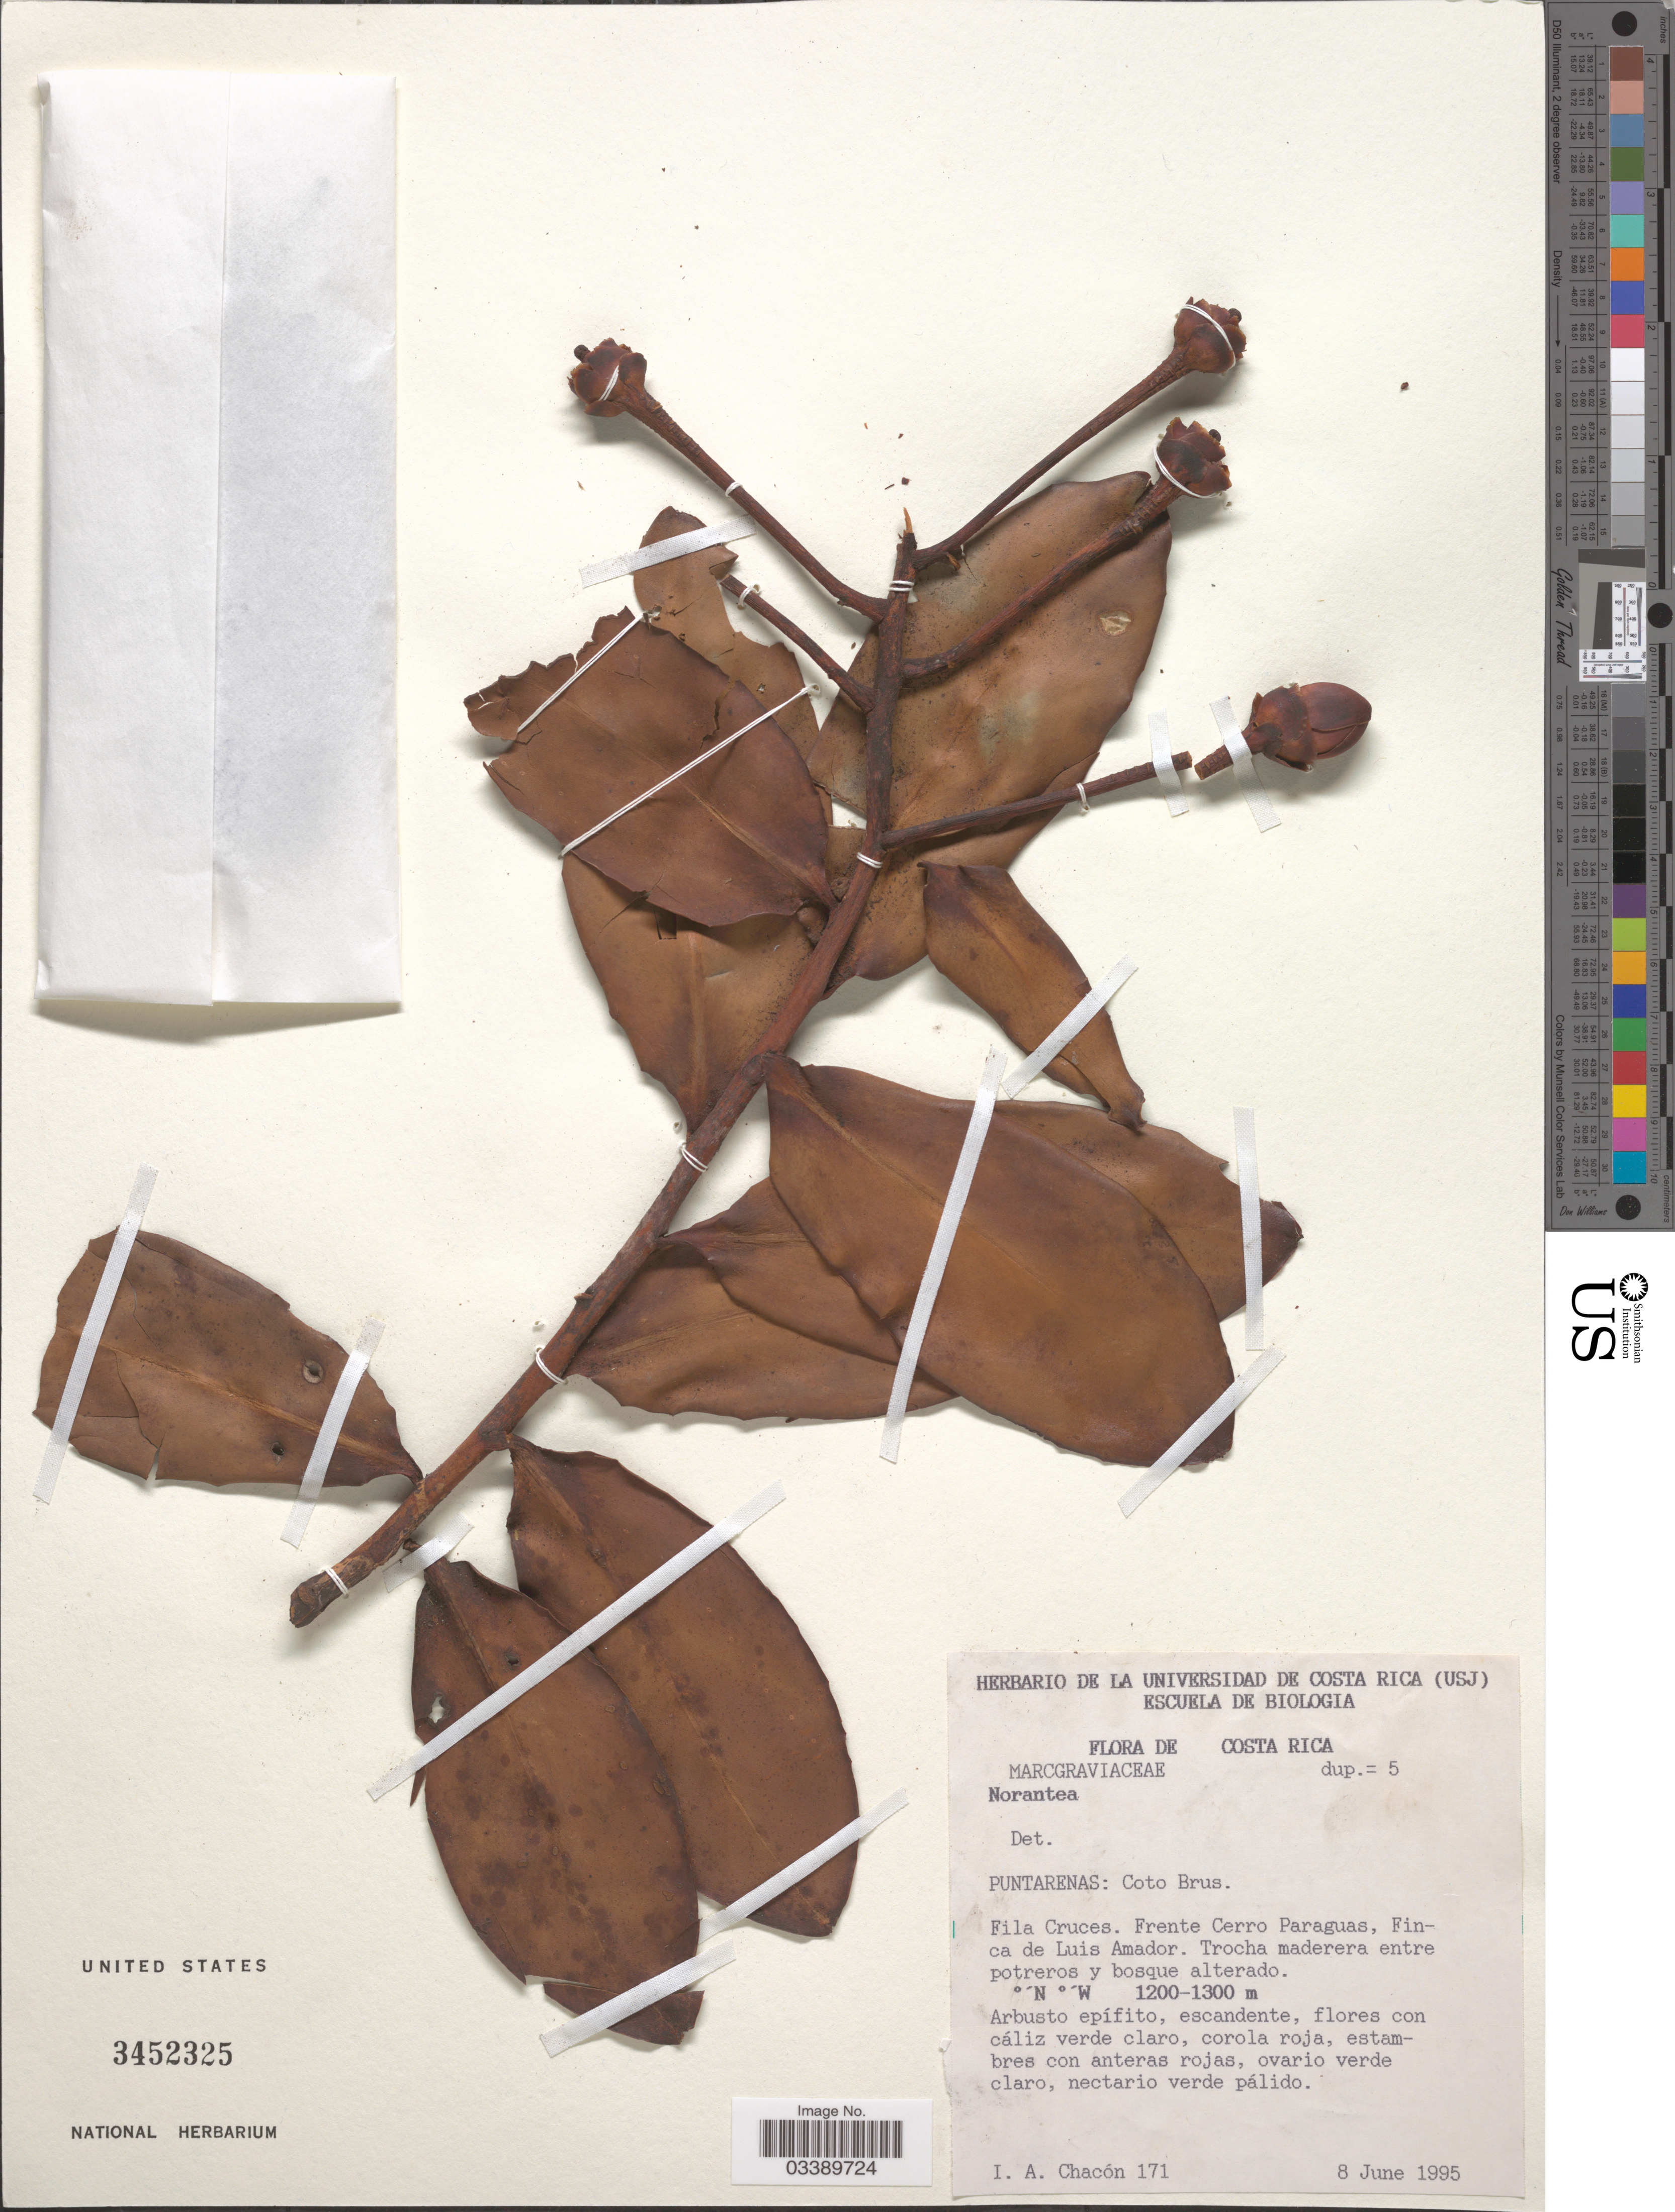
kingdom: Plantae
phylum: Tracheophyta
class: Magnoliopsida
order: Ericales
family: Marcgraviaceae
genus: Schwartzia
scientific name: Schwartzia brenesii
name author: (Standl.) Bedell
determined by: Strong, Mark T., (BOT), Smithsonian Institution - National Museum of Natural History (UNITED STATES)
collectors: J. Chacón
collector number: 171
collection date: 1995-06-08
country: Costa Rica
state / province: Puntarenas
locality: Coto Brus. Fila Cruces. Frento Cerro Paraguas, Finca de Luis Amador.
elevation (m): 1200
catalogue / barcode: US 3452325